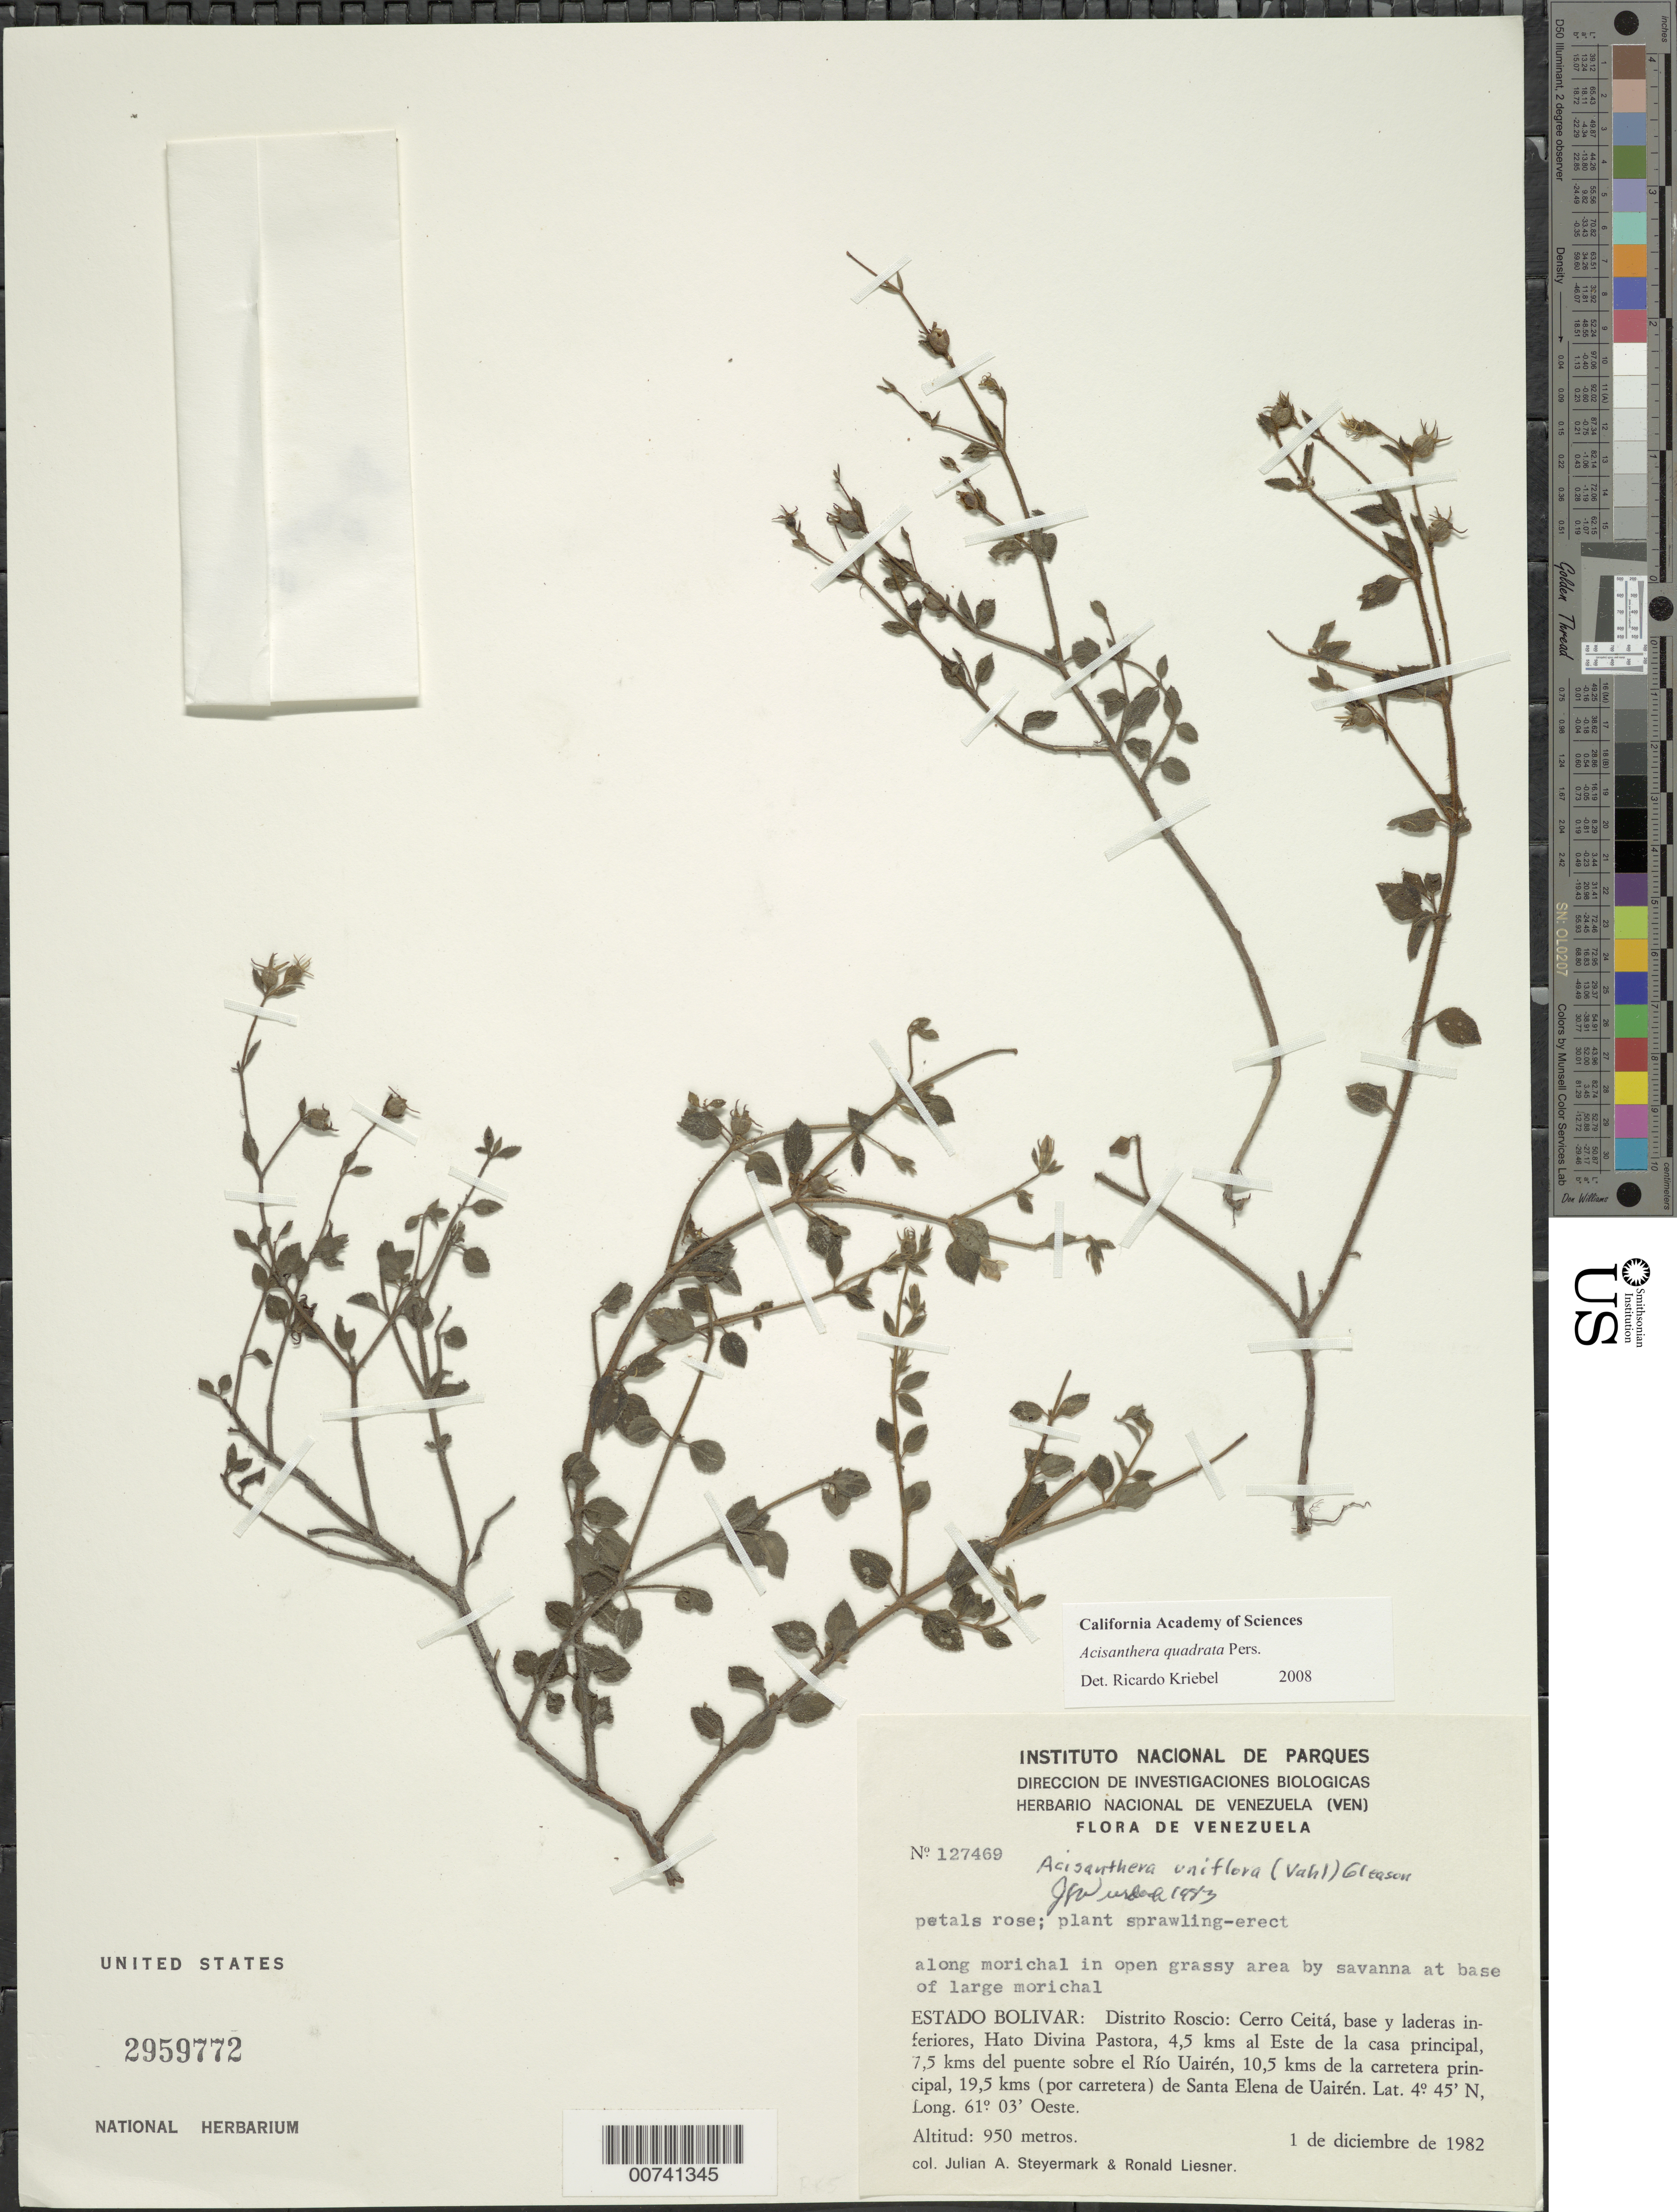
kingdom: Plantae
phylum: Tracheophyta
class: Magnoliopsida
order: Myrtales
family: Melastomataceae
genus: Acisanthera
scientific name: Acisanthera uniflora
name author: (Vahl) Gleason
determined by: Nunes da Silva, Diego, (RB), Jardim Botanico do Rio de Janeiro - Herbario (BRAZIL)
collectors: J. Steyermark & R. L. Liesner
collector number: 127469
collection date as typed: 1-Dec-82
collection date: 1982-12-01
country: Venezuela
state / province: Bolívar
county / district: Roscio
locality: Cerro Ceita, Hato Divina Pastora, 4.5 km E of main house, 7.5 km from Río Uairén, 7.5km al NO de Santa Elena de Uairén, 19.5 km from Santa Elena de Uairén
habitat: Along morichal in open grassy area by savanna at base of large morichal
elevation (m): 950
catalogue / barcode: US 2959772